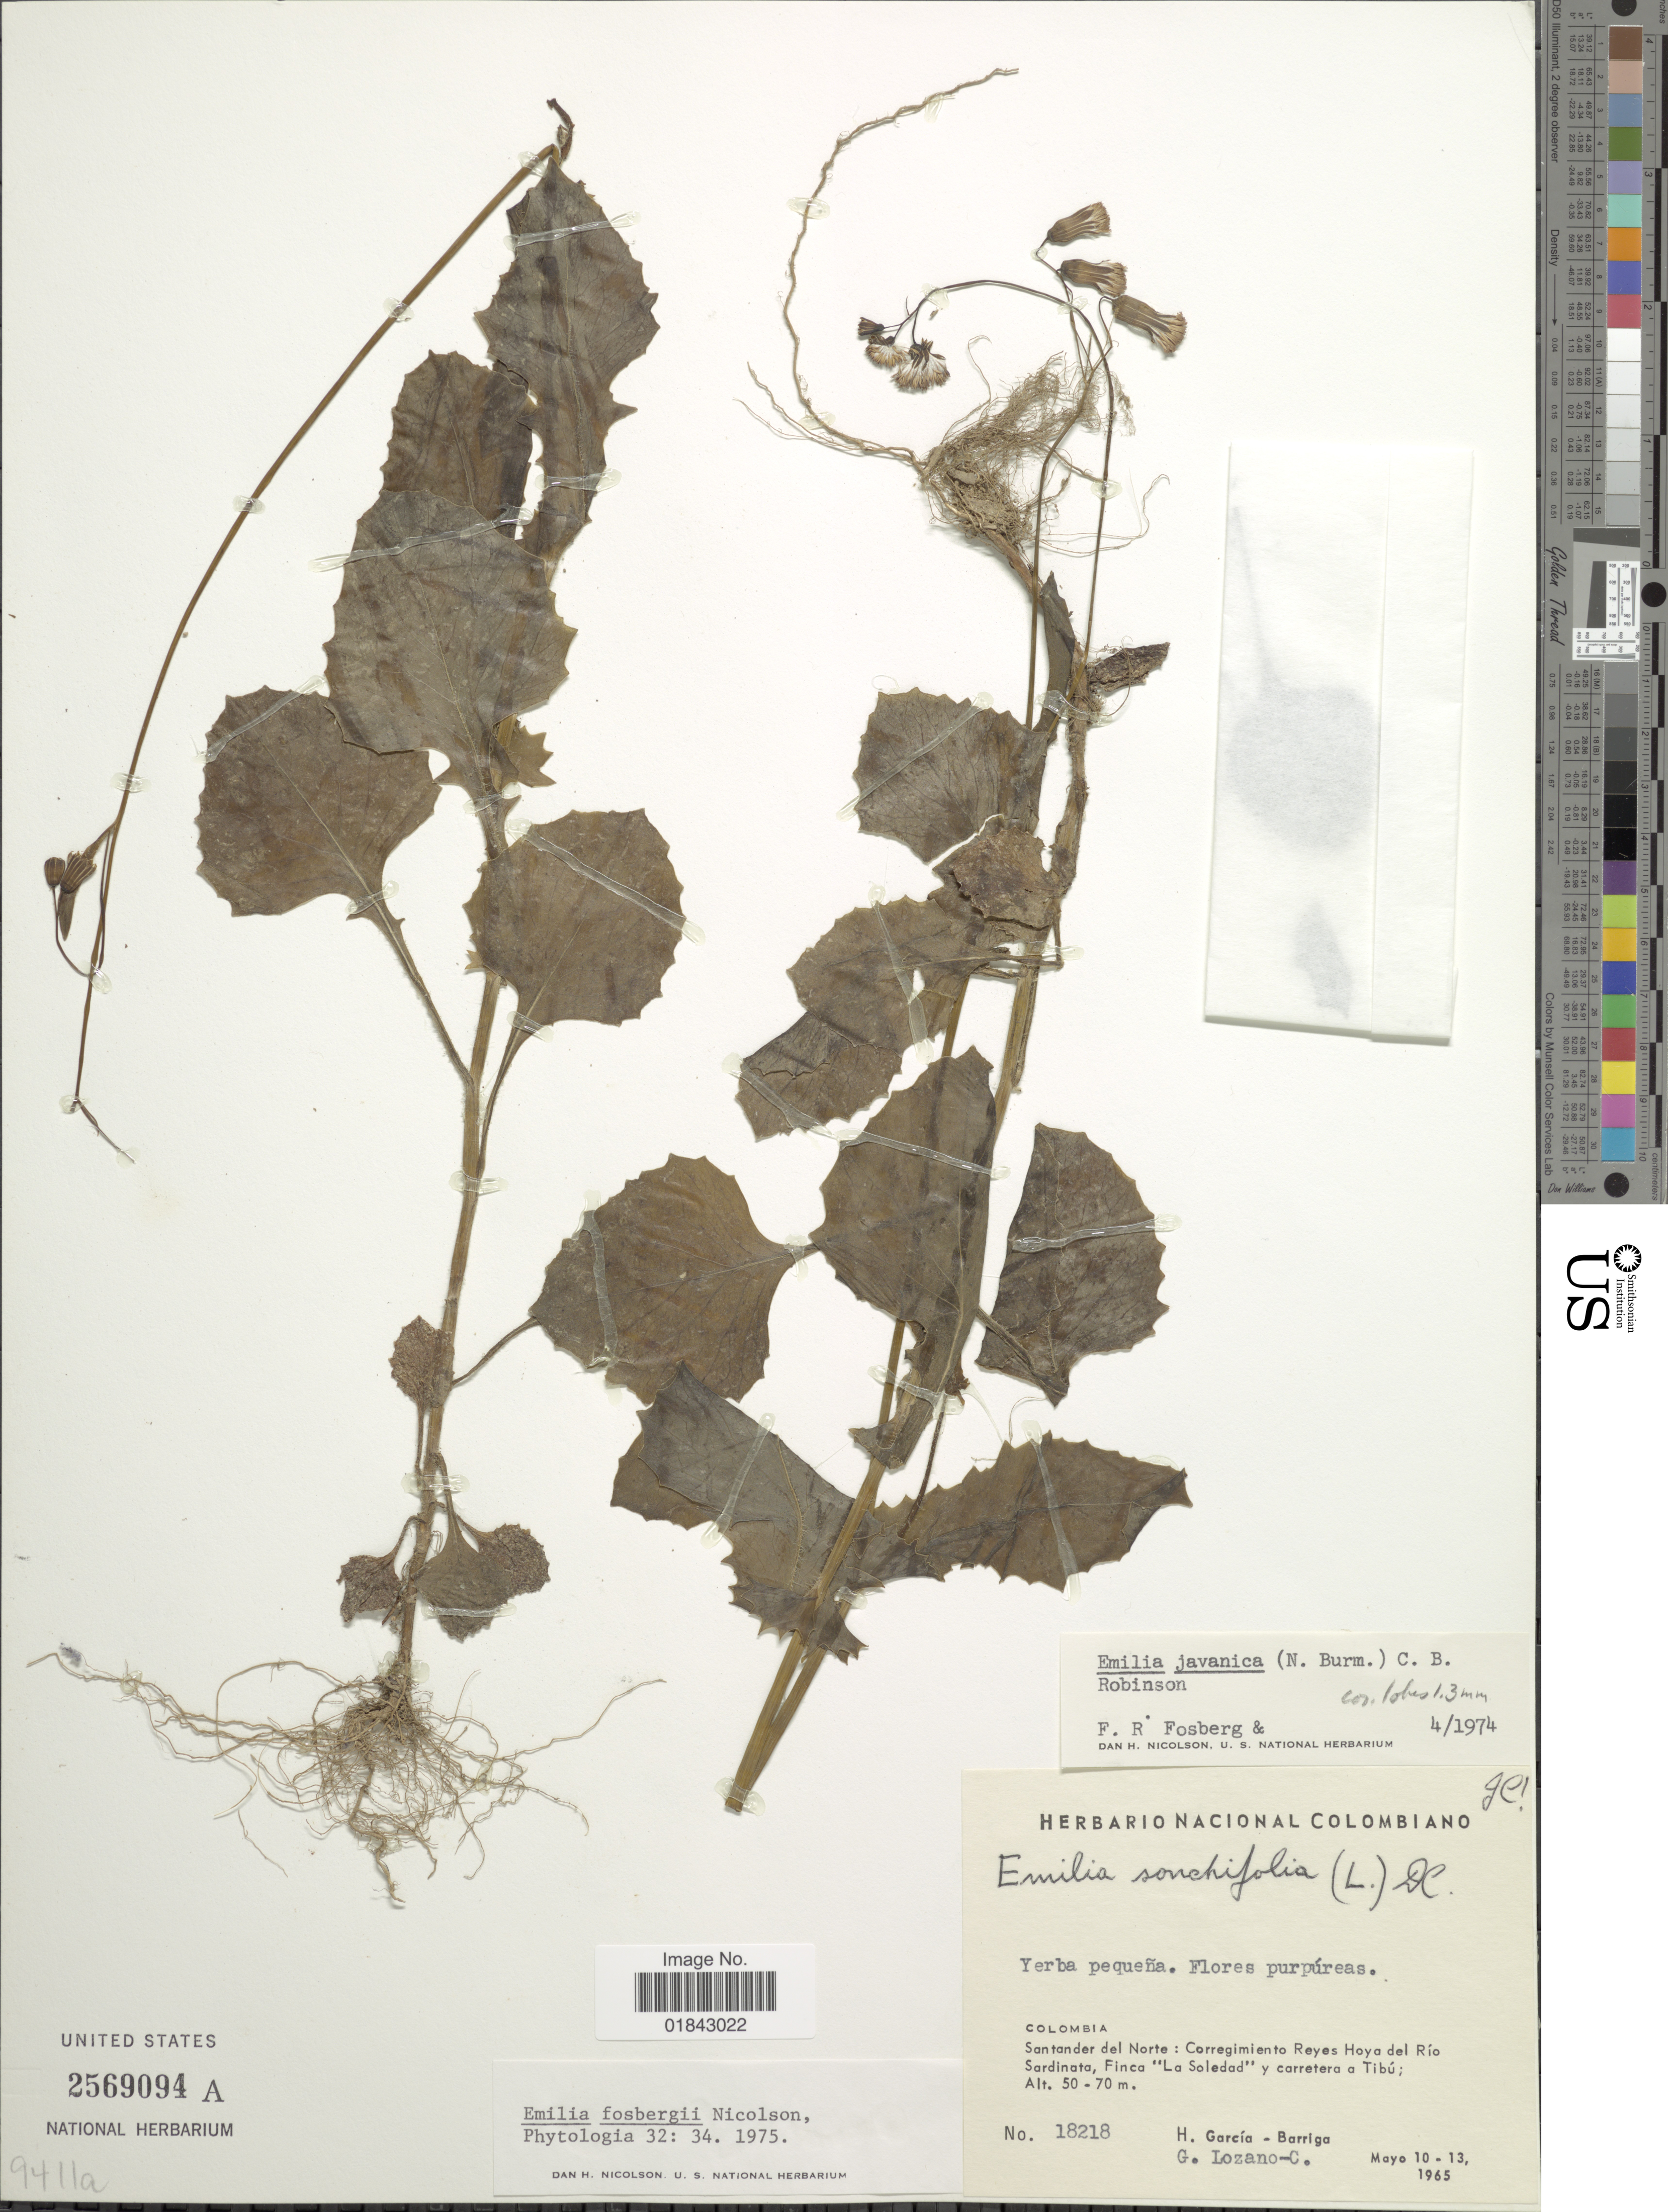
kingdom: Plantae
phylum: Tracheophyta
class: Magnoliopsida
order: Asterales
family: Asteraceae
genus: Emilia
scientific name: Emilia fosbergii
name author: Nicolson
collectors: H. García Barriga & G. Lozano-Contreras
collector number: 18218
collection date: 1965-05-10/1965-05-13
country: Colombia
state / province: Norte de Santander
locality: Corregimiento Reyes Hoya del Río Sardinata, Finca "La Soledad" y carretera a Tibú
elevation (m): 50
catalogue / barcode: US 2569094A